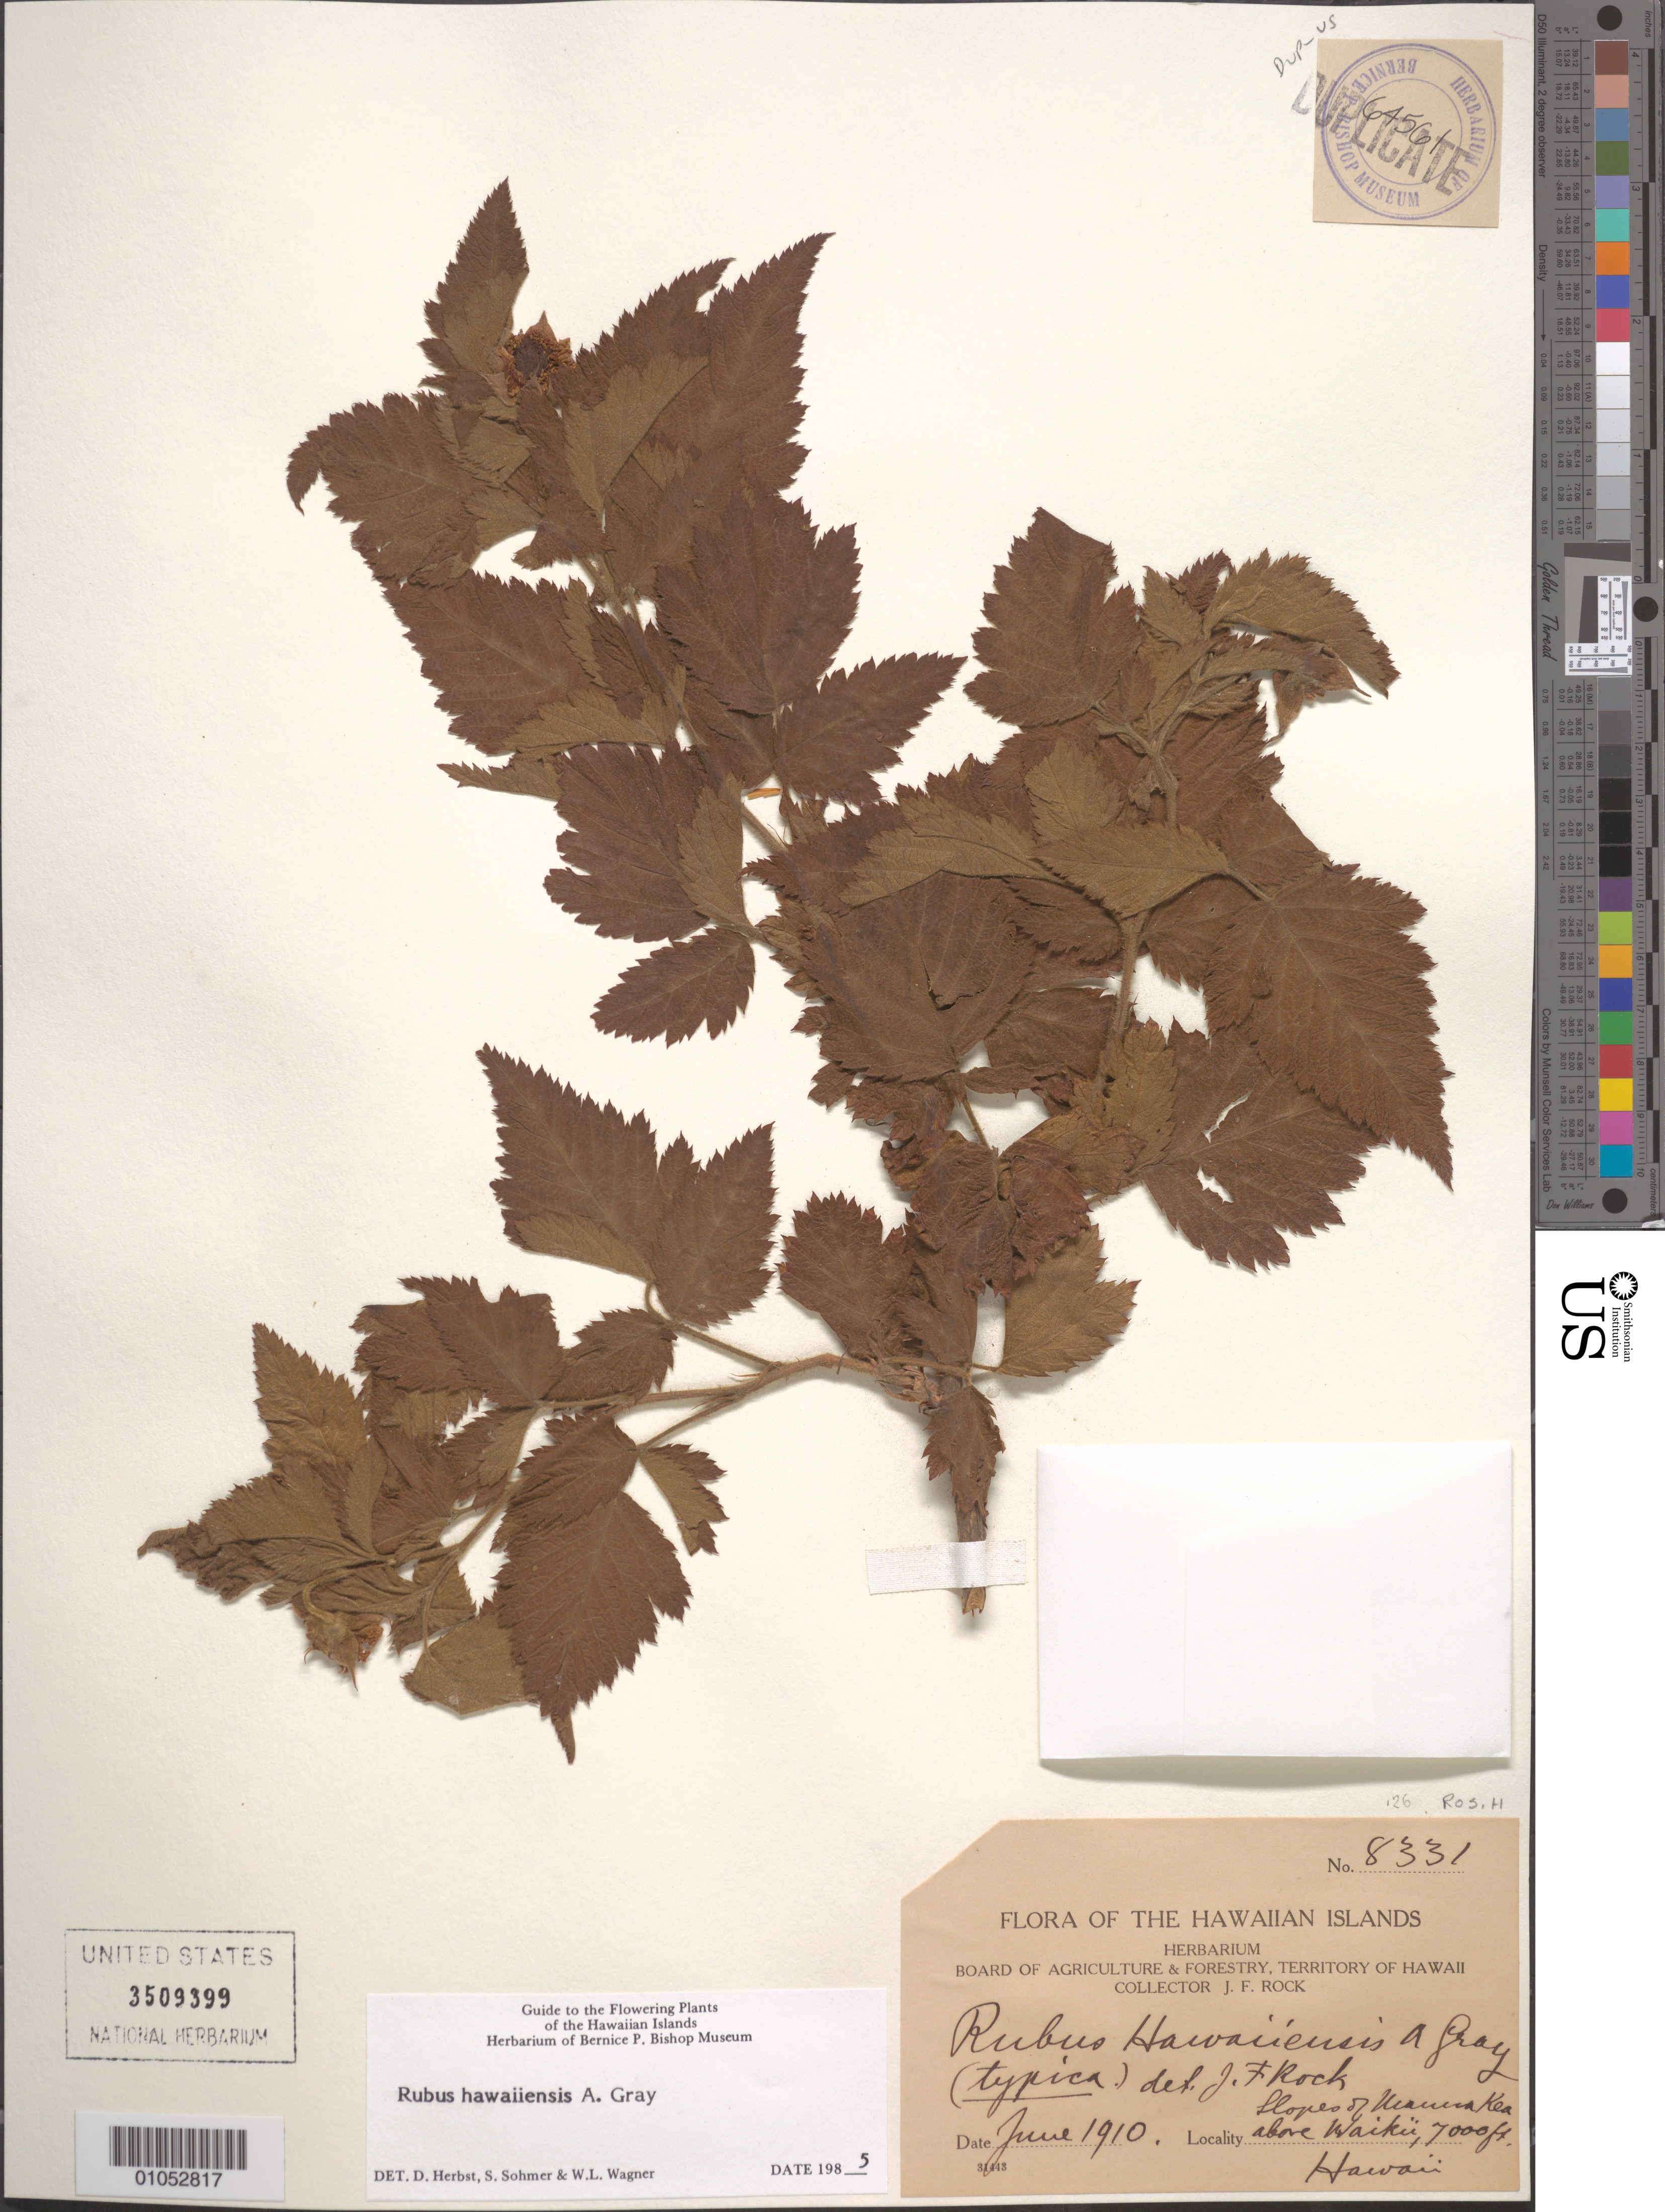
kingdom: Plantae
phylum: Tracheophyta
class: Magnoliopsida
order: Rosales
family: Rosaceae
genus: Rubus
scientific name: Rubus hawaiensis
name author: A. Gray in Wilkes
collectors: J. F. Rock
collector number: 8331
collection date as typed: Jun 1910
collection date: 1910-06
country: United States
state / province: Hawaii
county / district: Hawaii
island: Hawaii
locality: Manua Kea, above Waikii.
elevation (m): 2133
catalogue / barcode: US 3509399